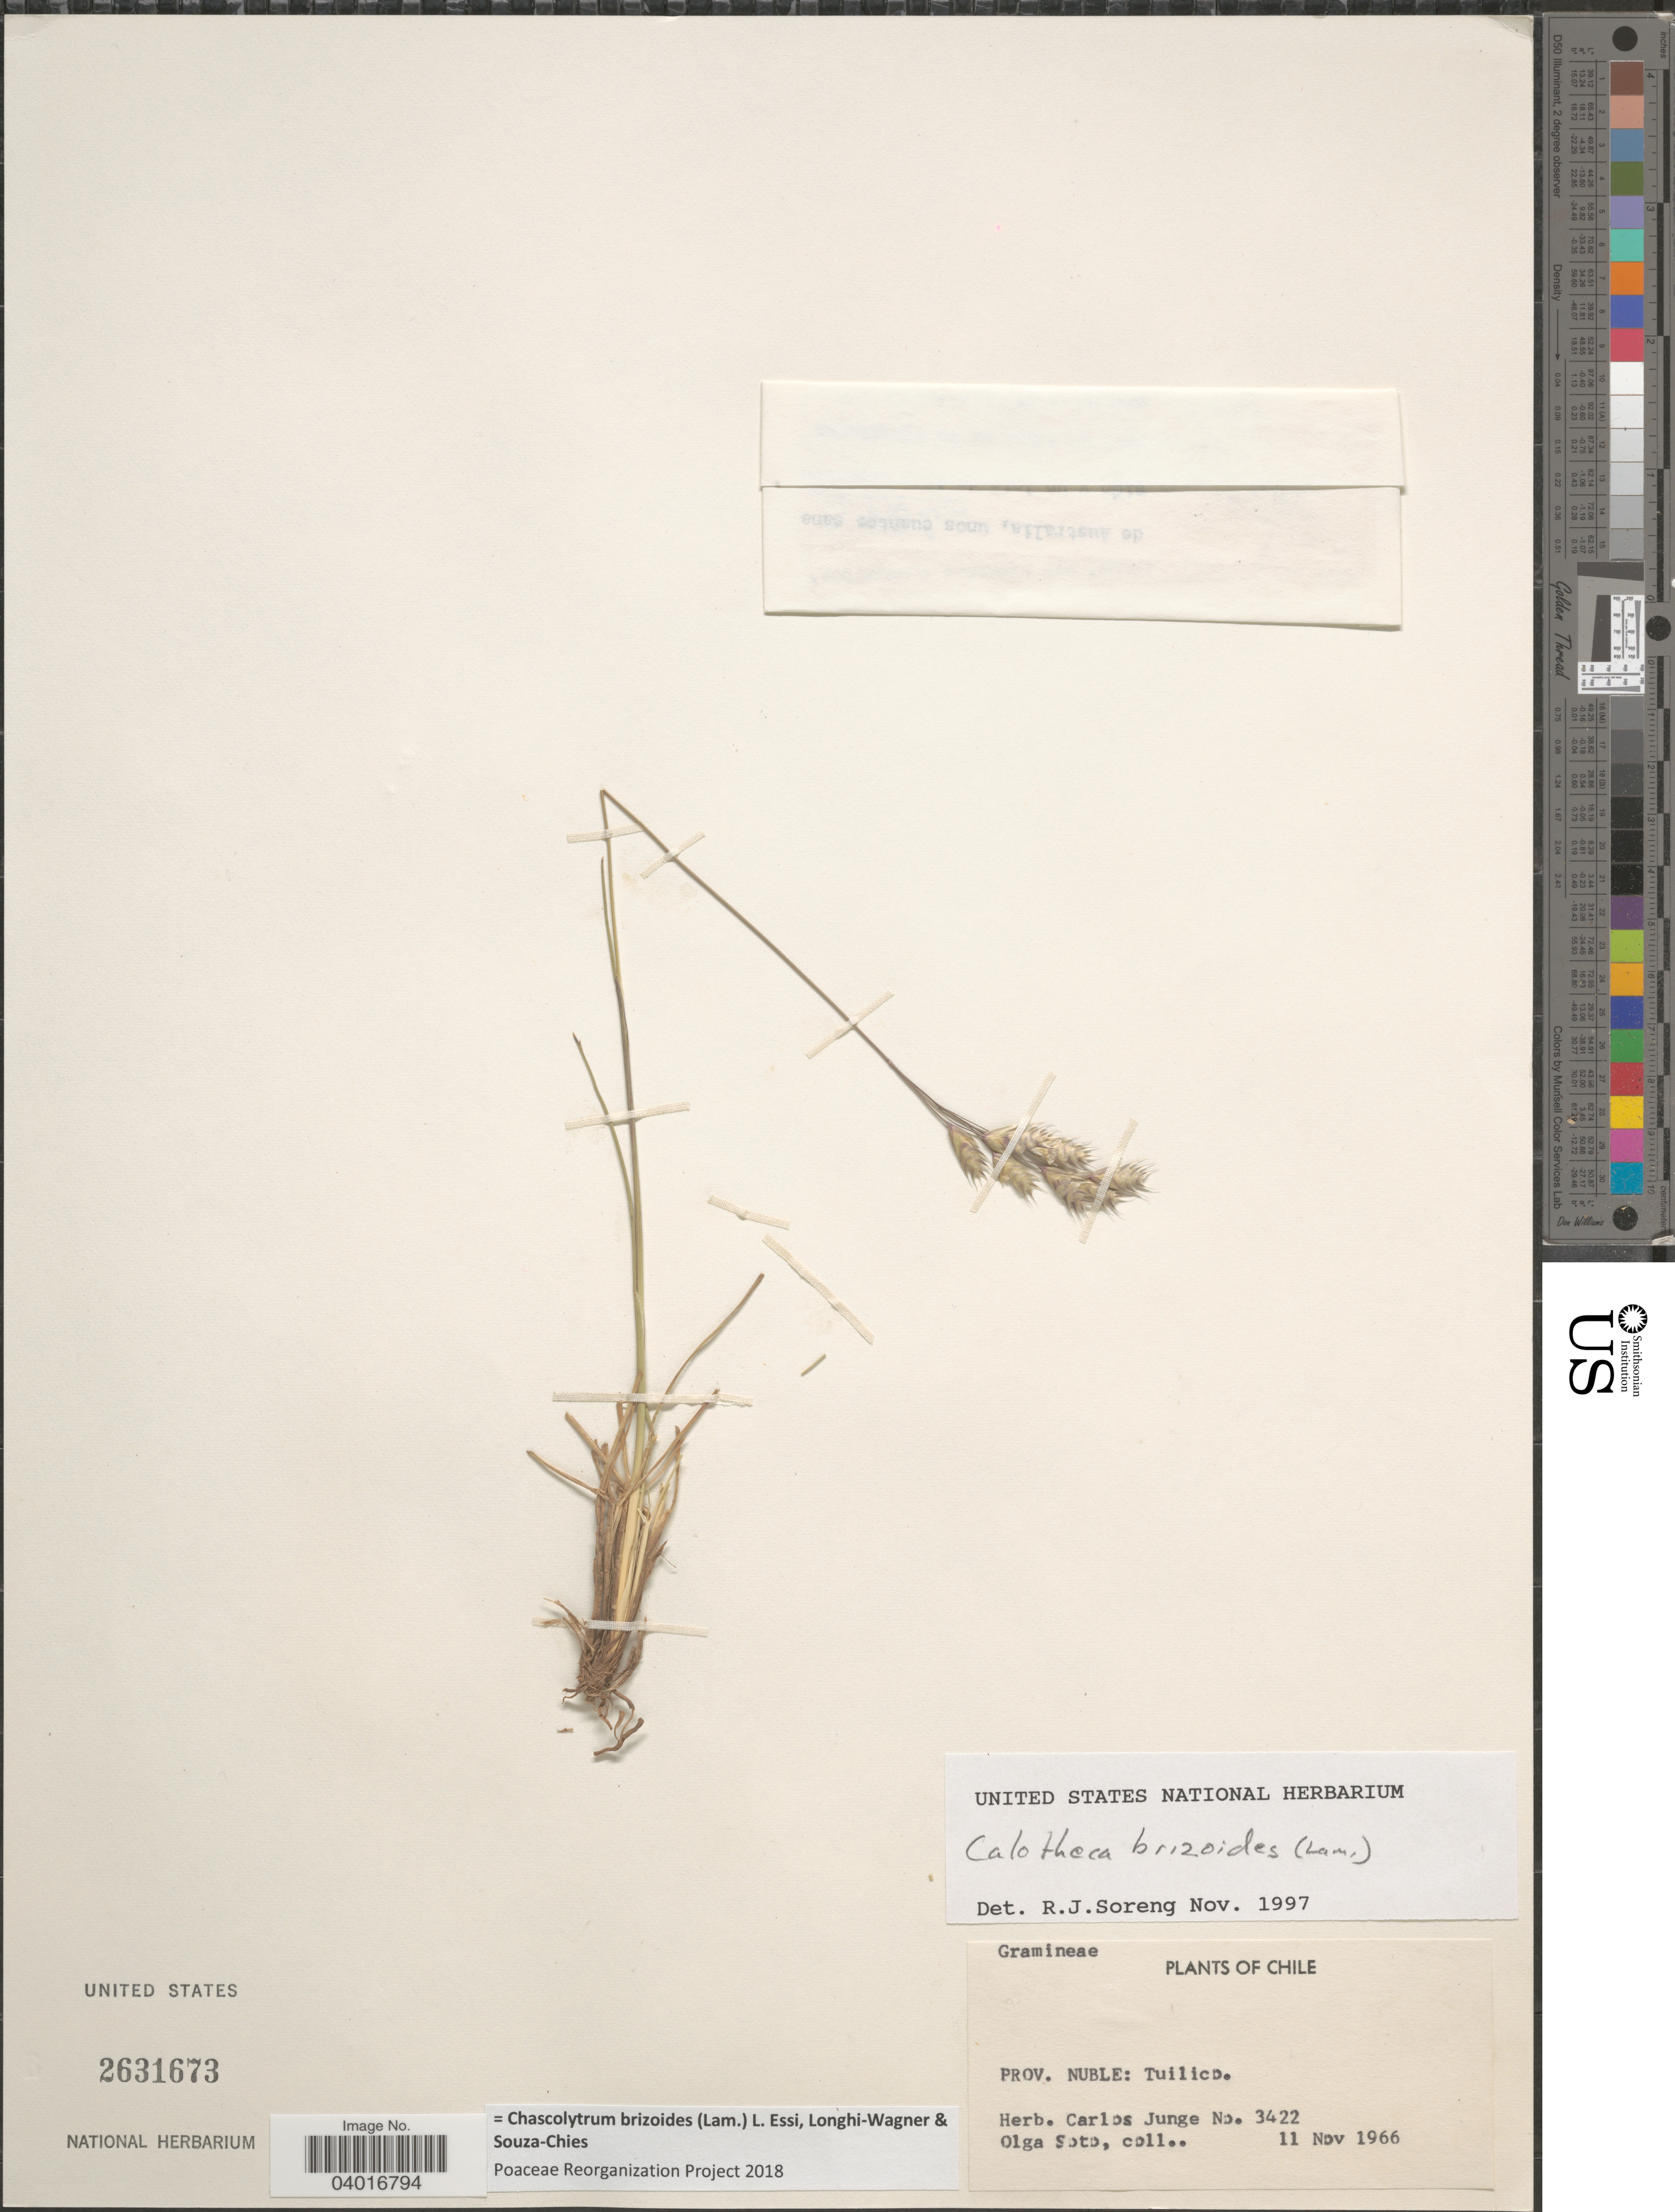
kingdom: Plantae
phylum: Tracheophyta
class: Liliopsida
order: Poales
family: Poaceae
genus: Chascolytrum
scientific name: Chascolytrum brizoides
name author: (Lam.) L. Essi et al.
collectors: O. Soto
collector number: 3422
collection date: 1966-11-11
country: Chile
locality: Prov. Nuble: Tuilico.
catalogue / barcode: US 2631673